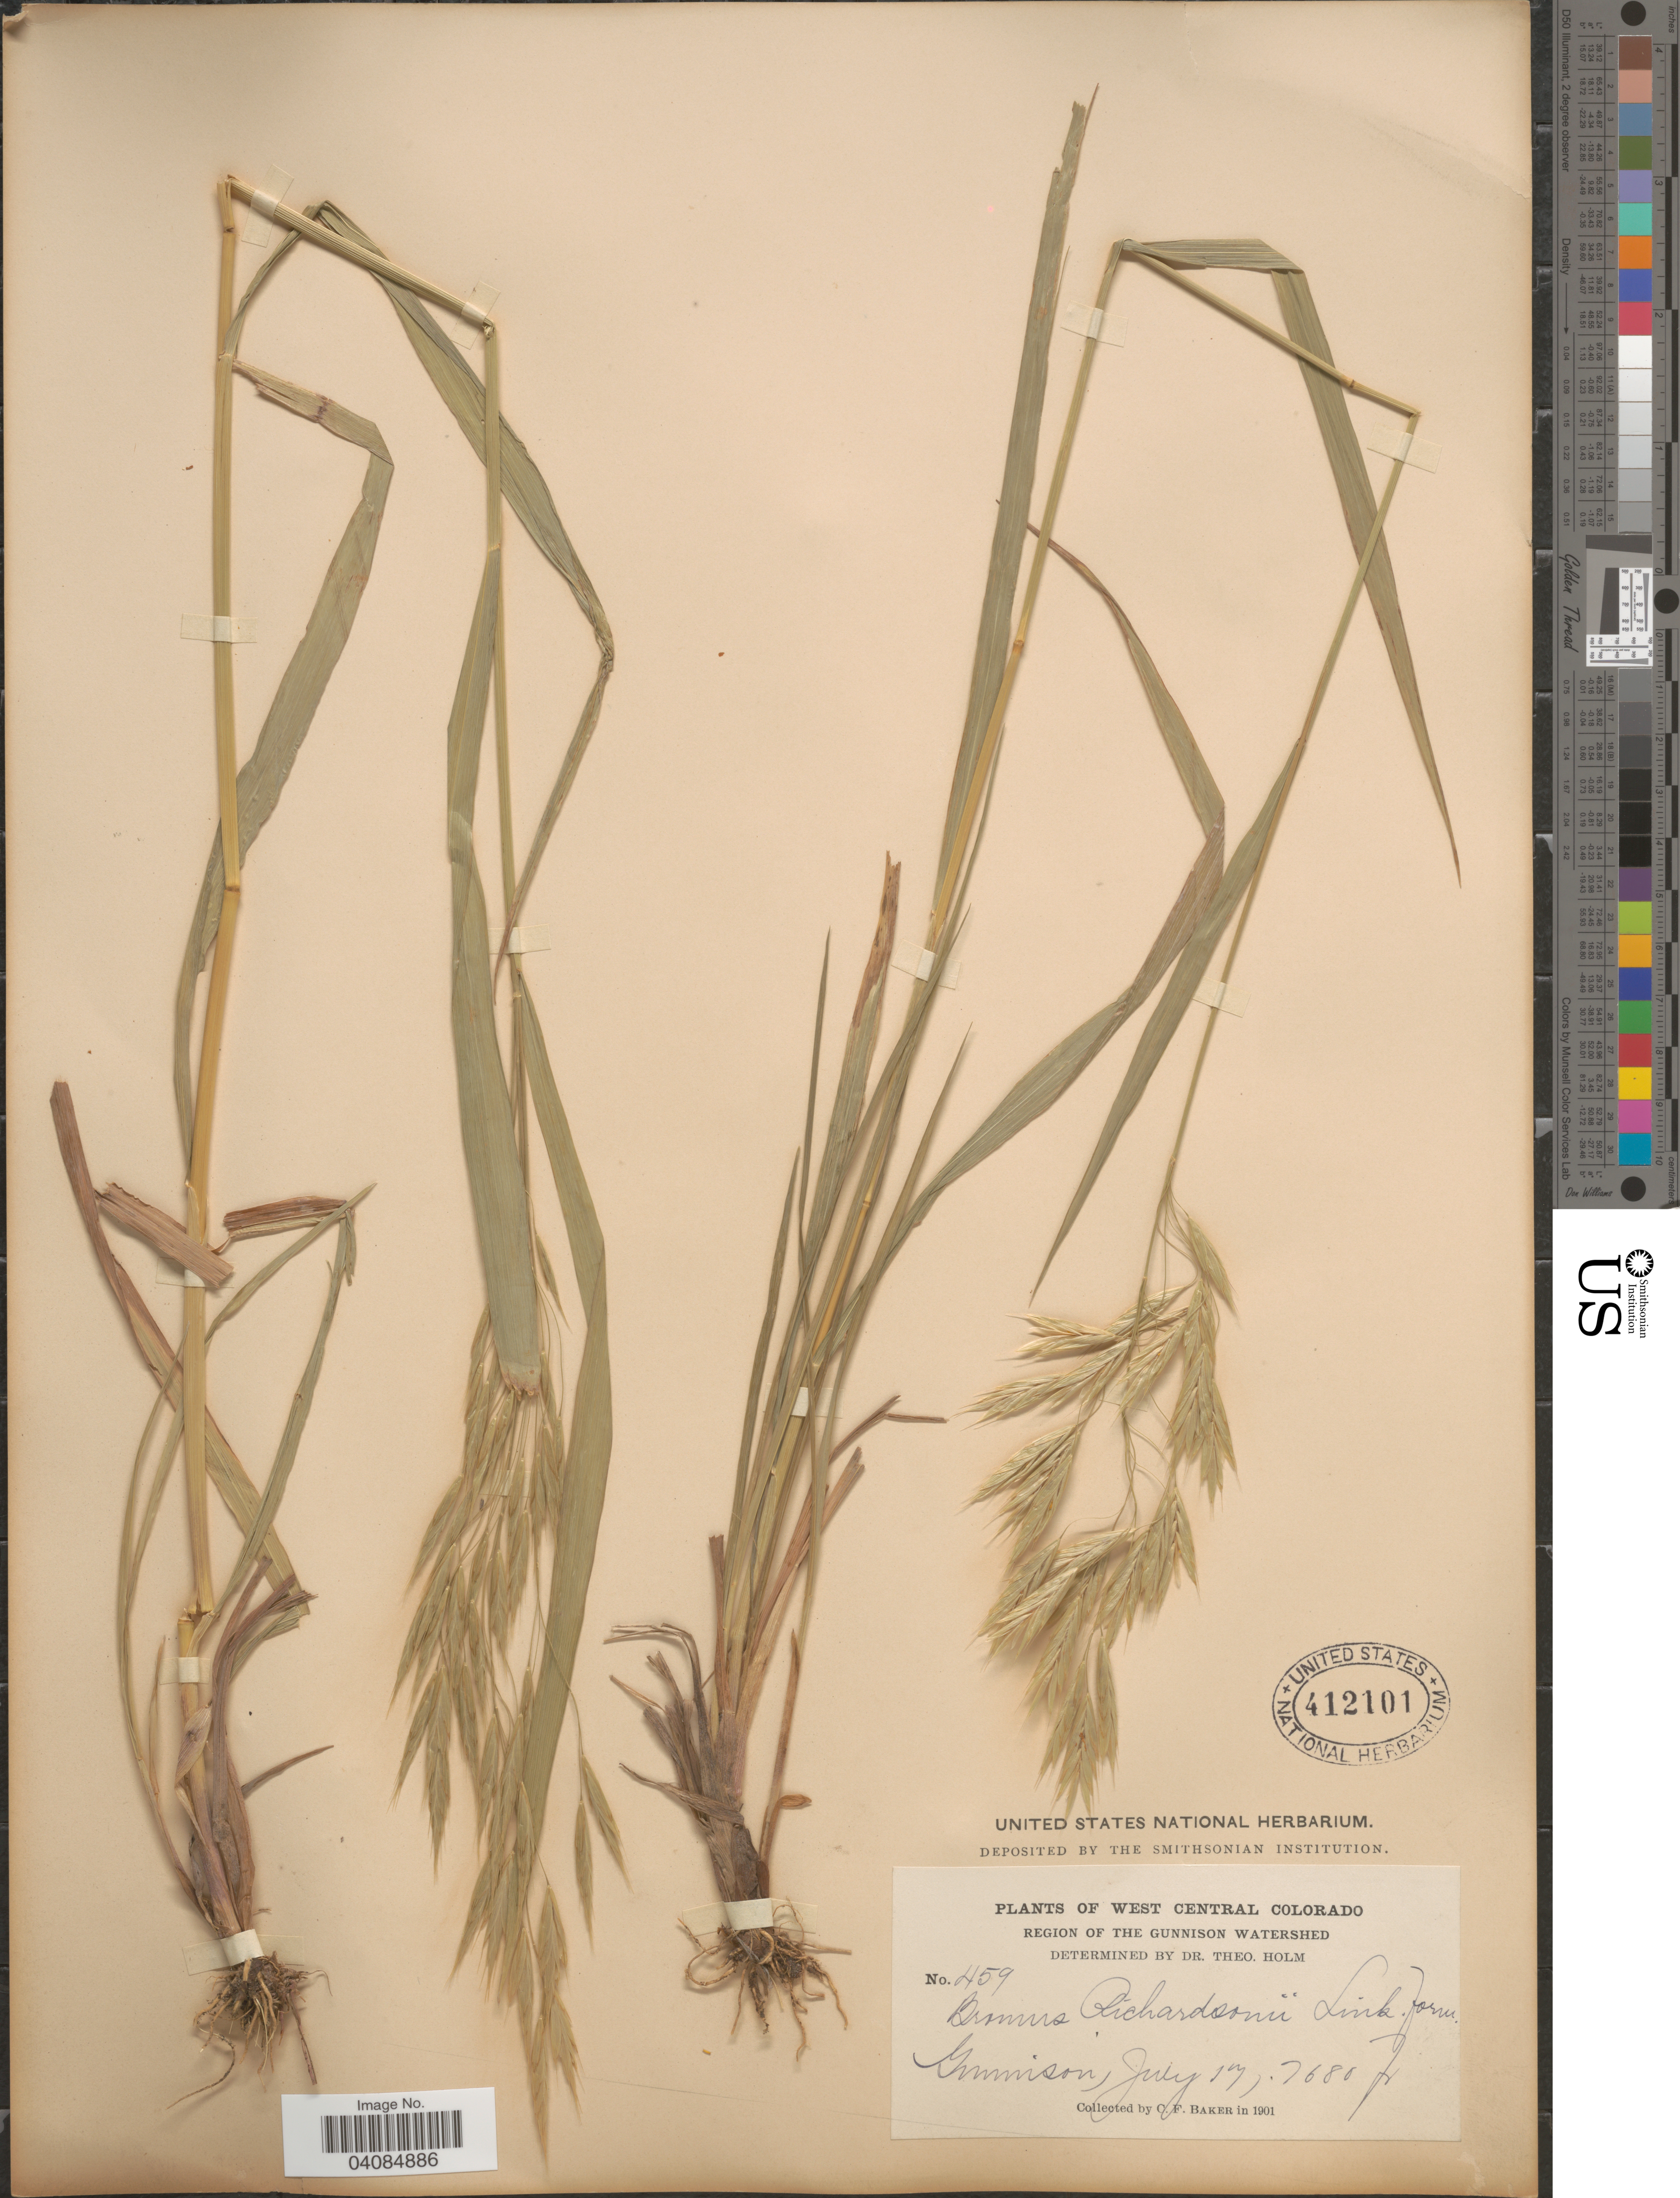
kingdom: Plantae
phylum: Tracheophyta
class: Liliopsida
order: Poales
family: Poaceae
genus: Bromus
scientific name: Bromus racemosus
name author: L.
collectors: C. F. Baker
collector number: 459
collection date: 1901-07-17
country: United States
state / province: Colorado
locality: West Central Colorado. Region of the Gunnison Watershed. Gunnison.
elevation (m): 2341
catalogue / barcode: US 412101